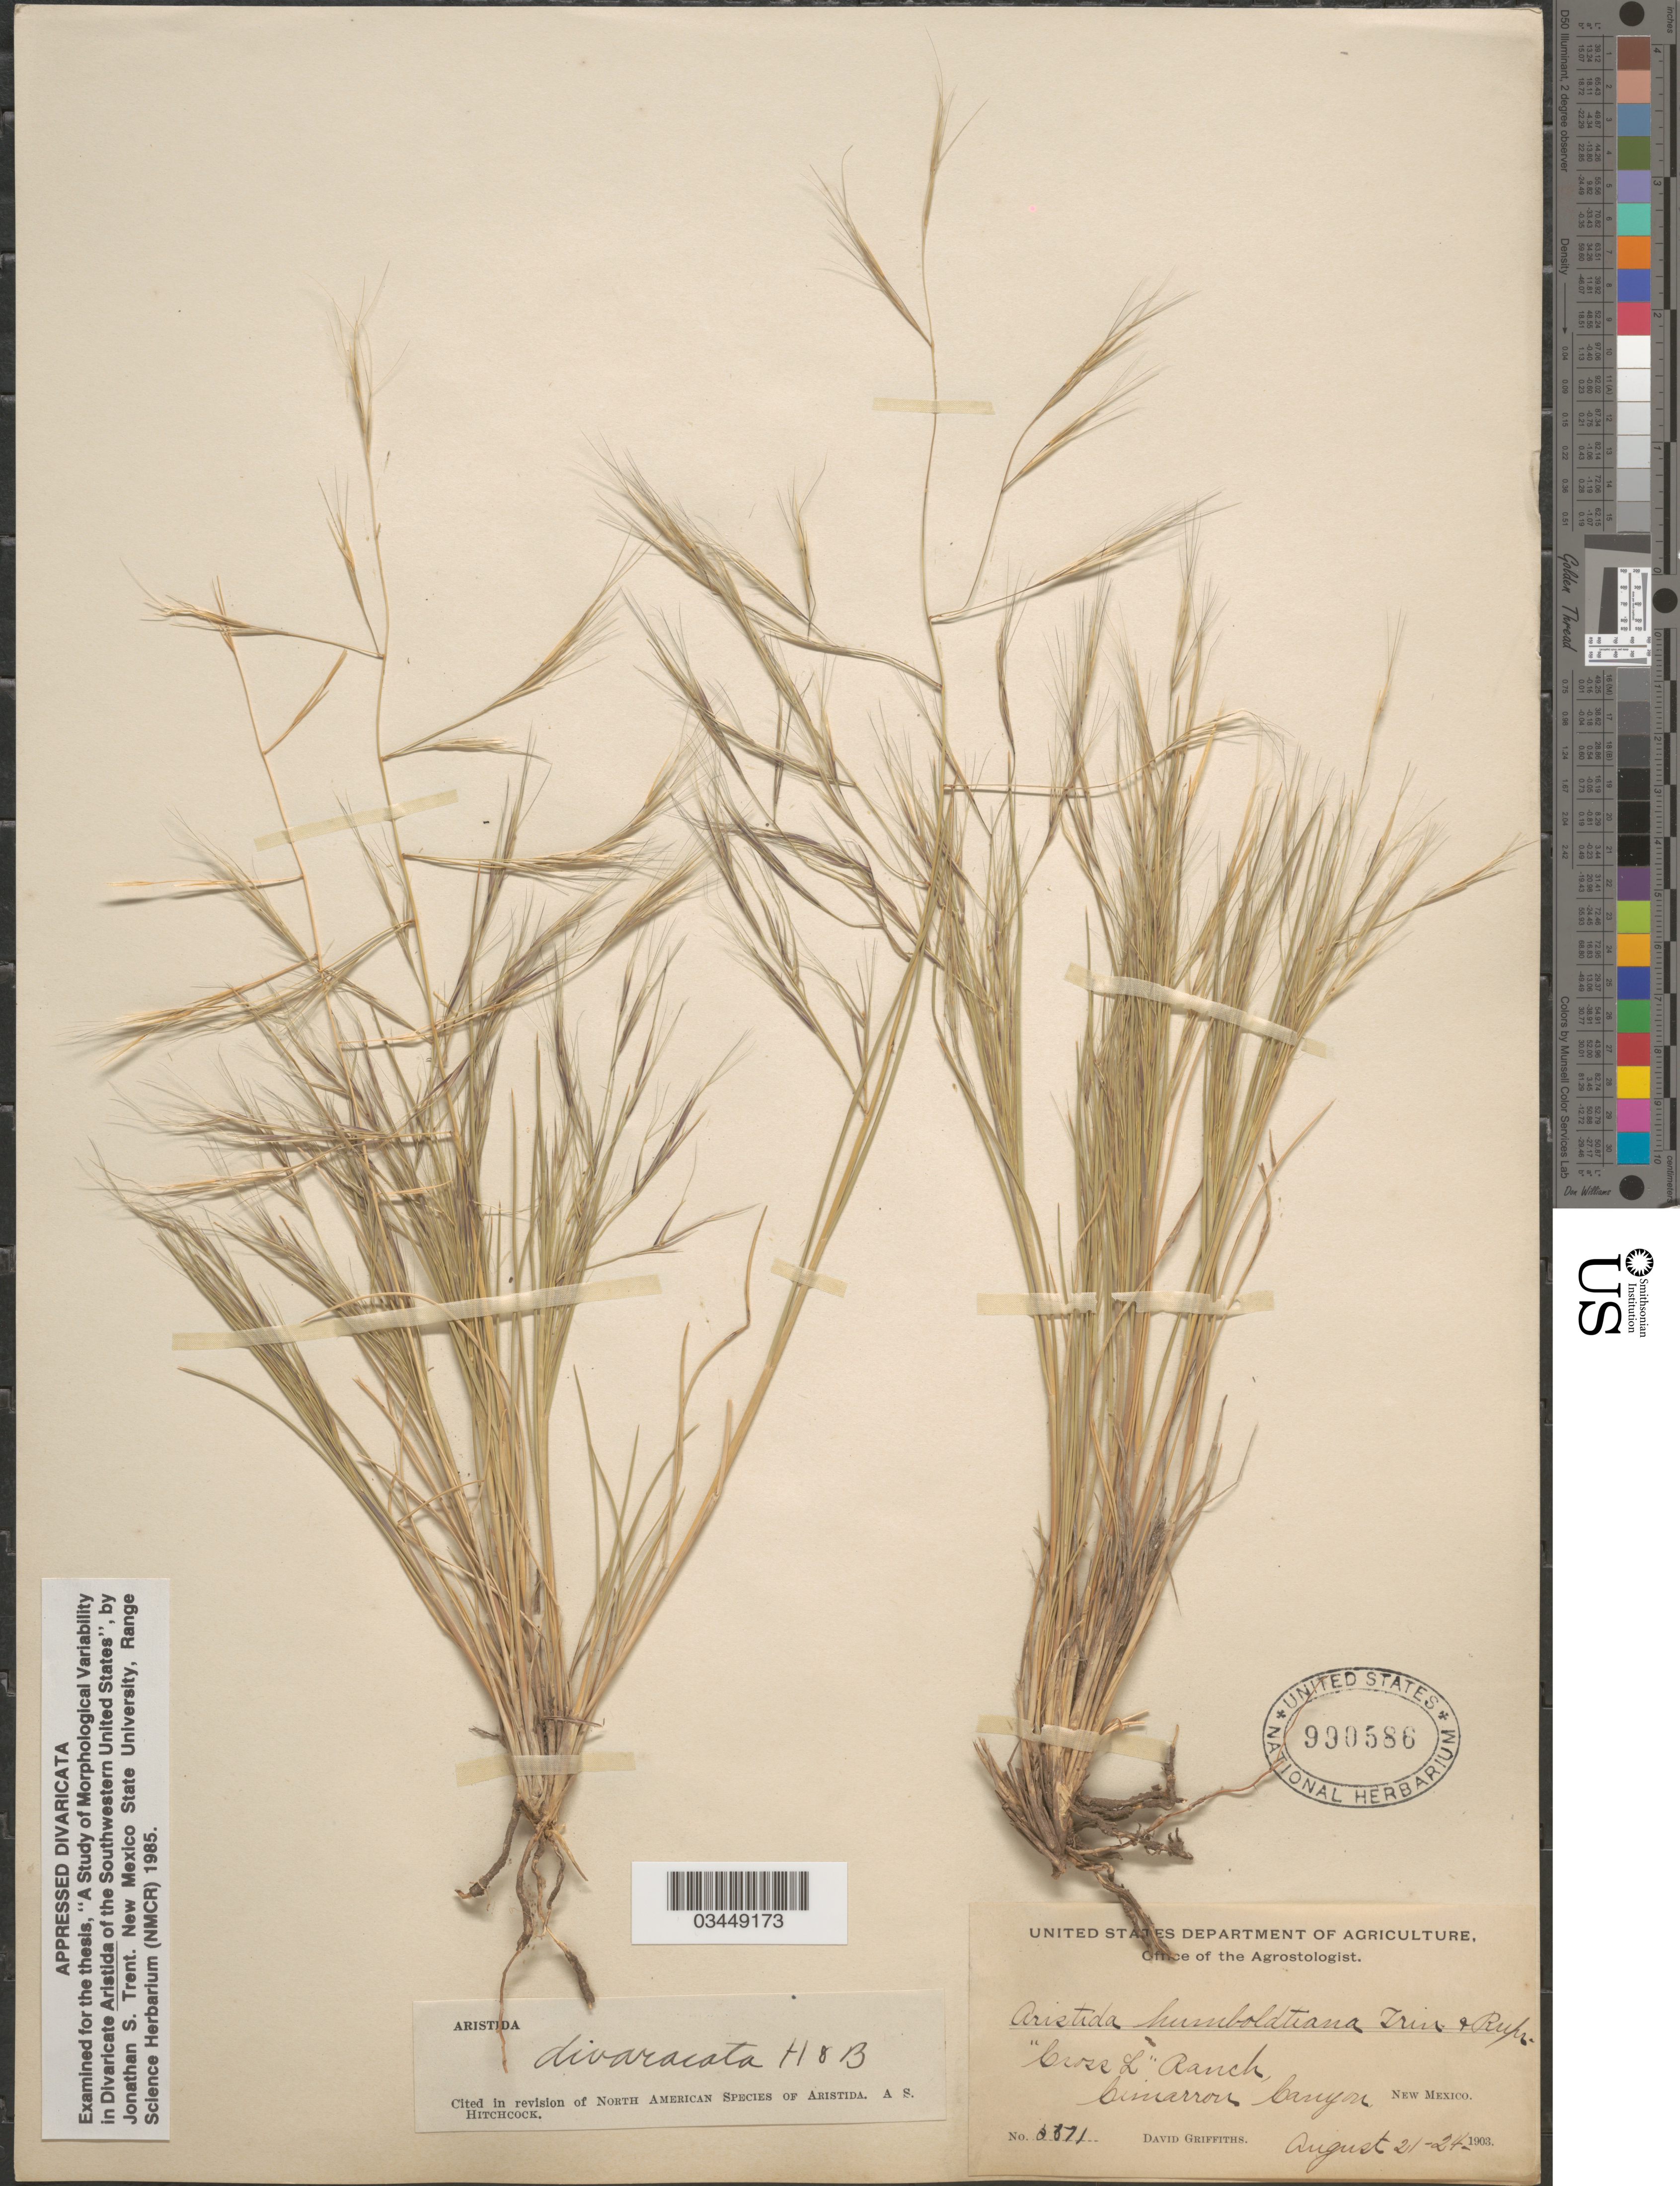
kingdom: Plantae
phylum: Tracheophyta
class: Liliopsida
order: Poales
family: Poaceae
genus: Aristida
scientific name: Aristida divaricata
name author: Humb. & Bonpl. ex Willd.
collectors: D. Griffiths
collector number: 3871*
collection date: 1903-08-21/1903-08-24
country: United States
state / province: New Mexico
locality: Cross L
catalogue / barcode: US 990586